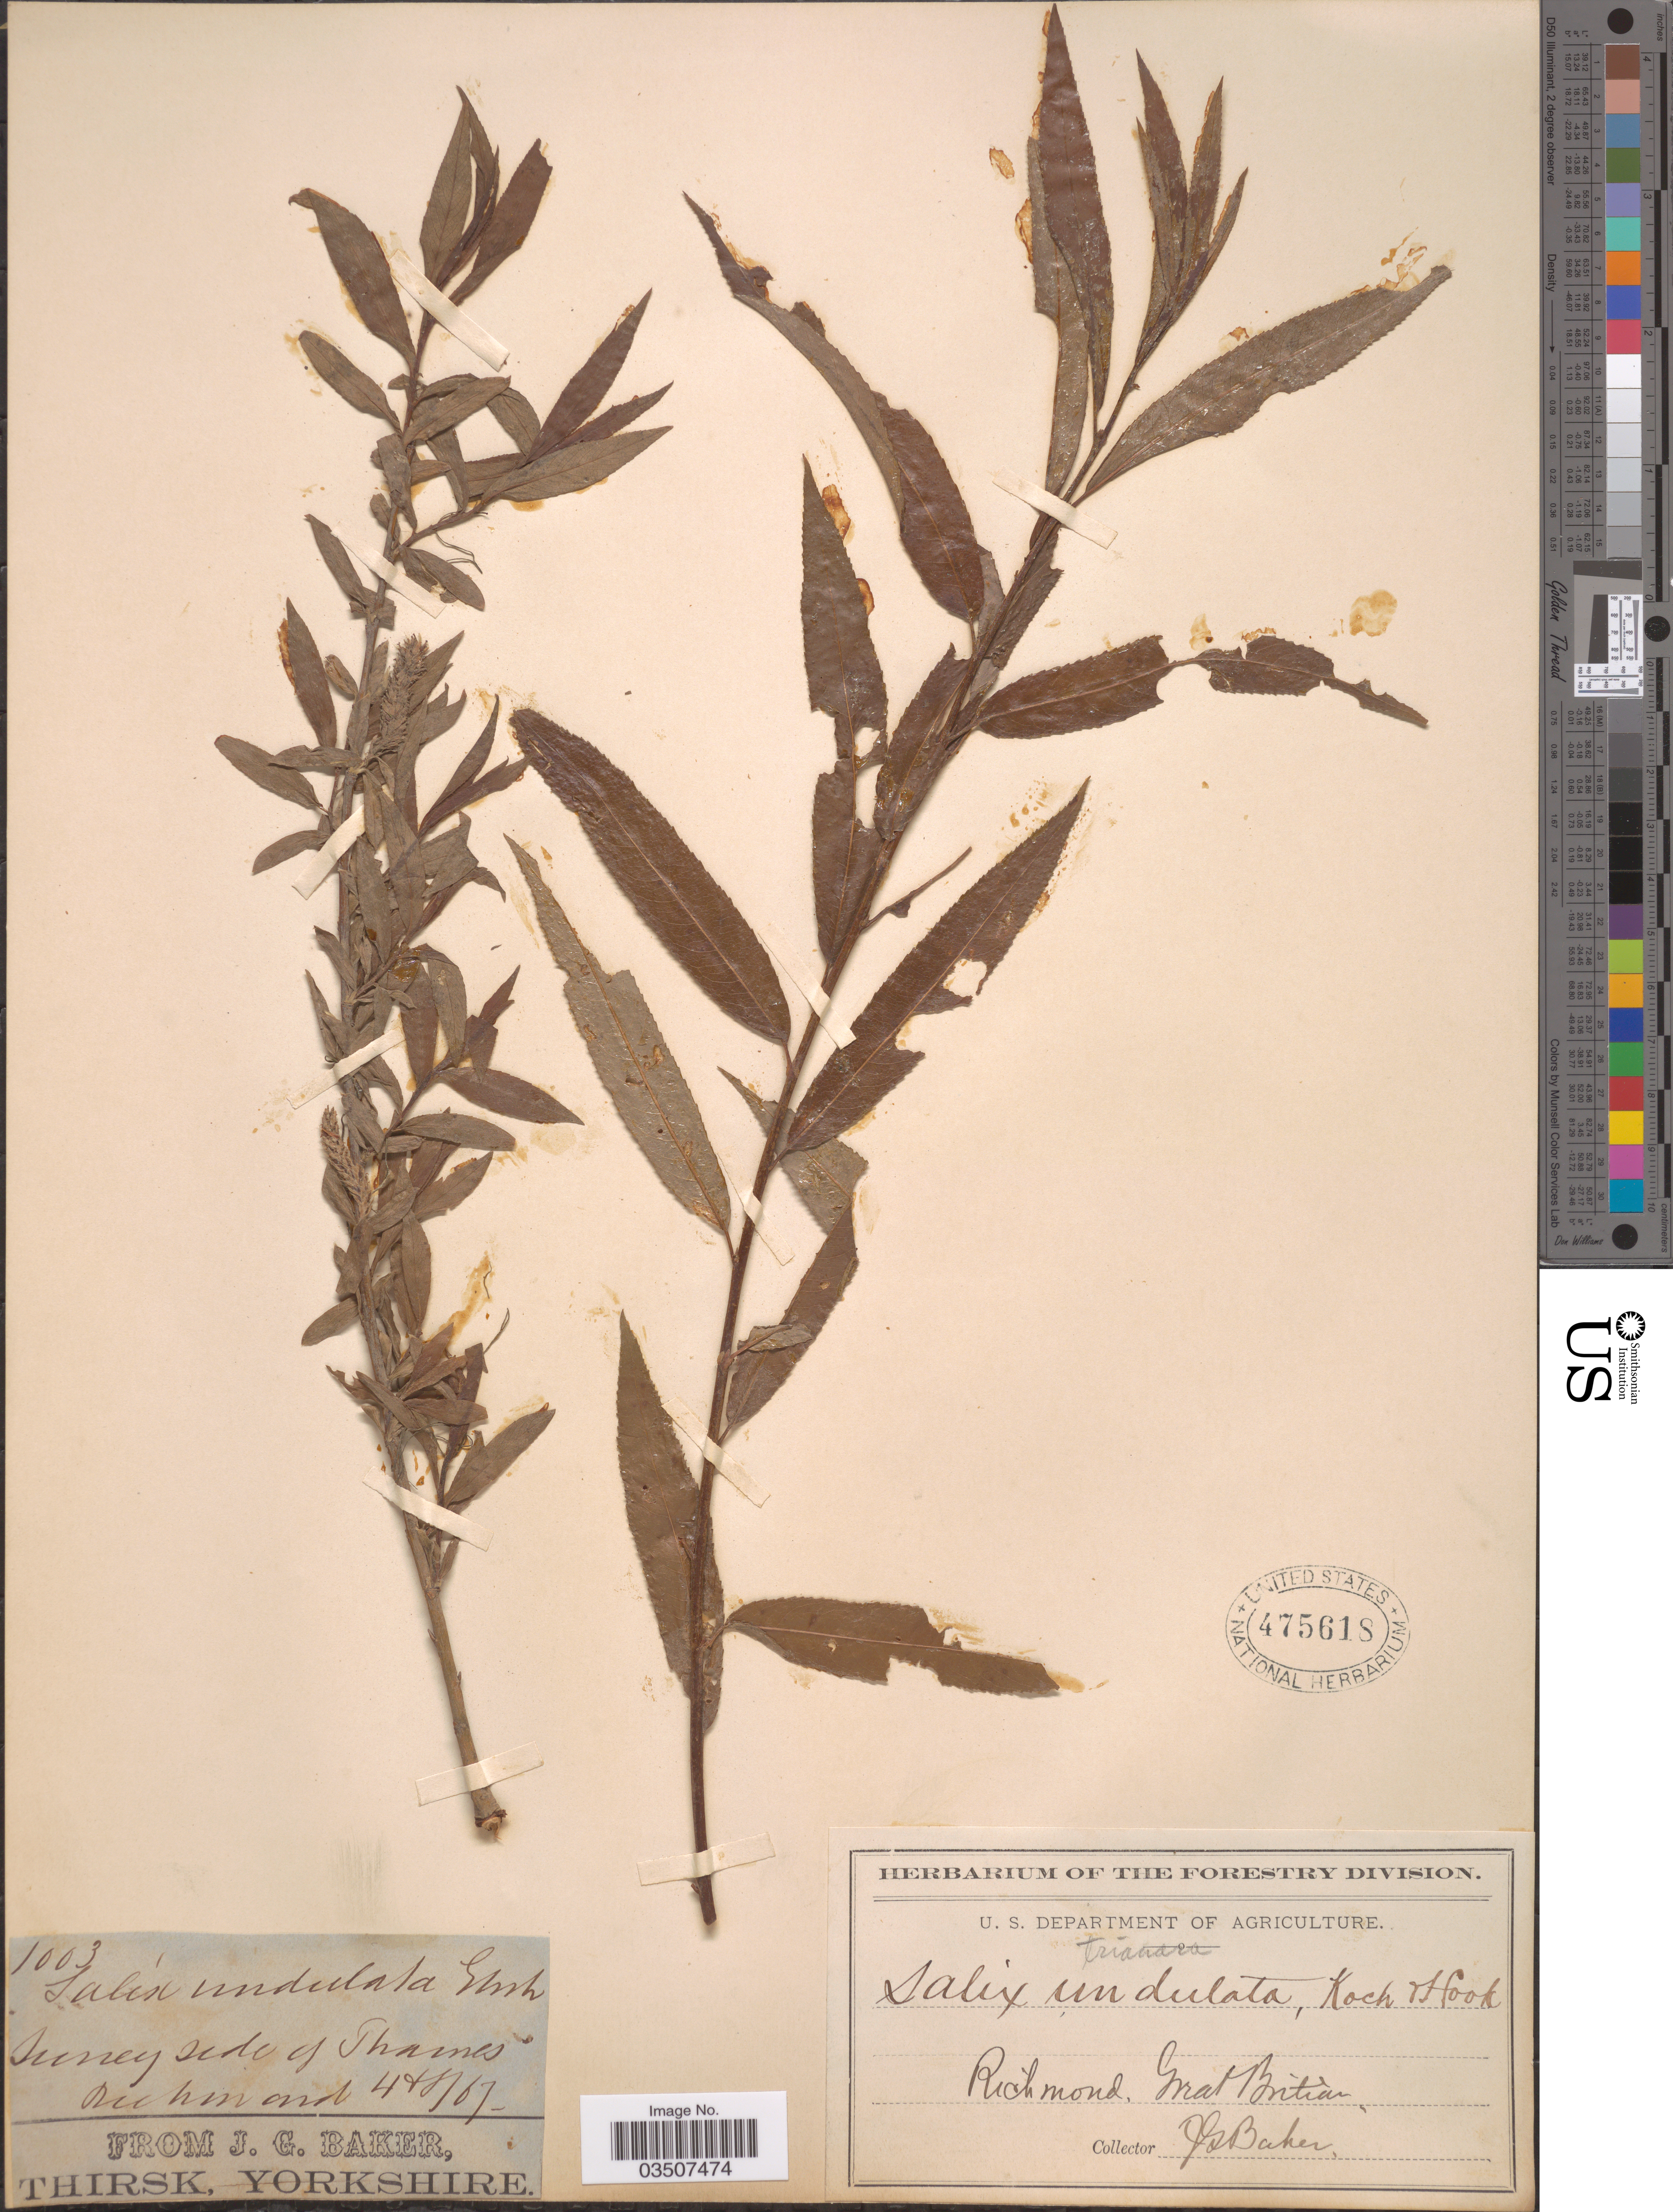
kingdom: Plantae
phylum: Tracheophyta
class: Magnoliopsida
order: Malpighiales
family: Salicaceae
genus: Salix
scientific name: Salix cordata x S. sericea Marshall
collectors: J. G. Baker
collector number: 1003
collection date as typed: Transcribed d/m/y: 4/11/67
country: United Kingdom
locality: Surrey side of Thames. Richmond. Great Britain.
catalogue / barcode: US 475618